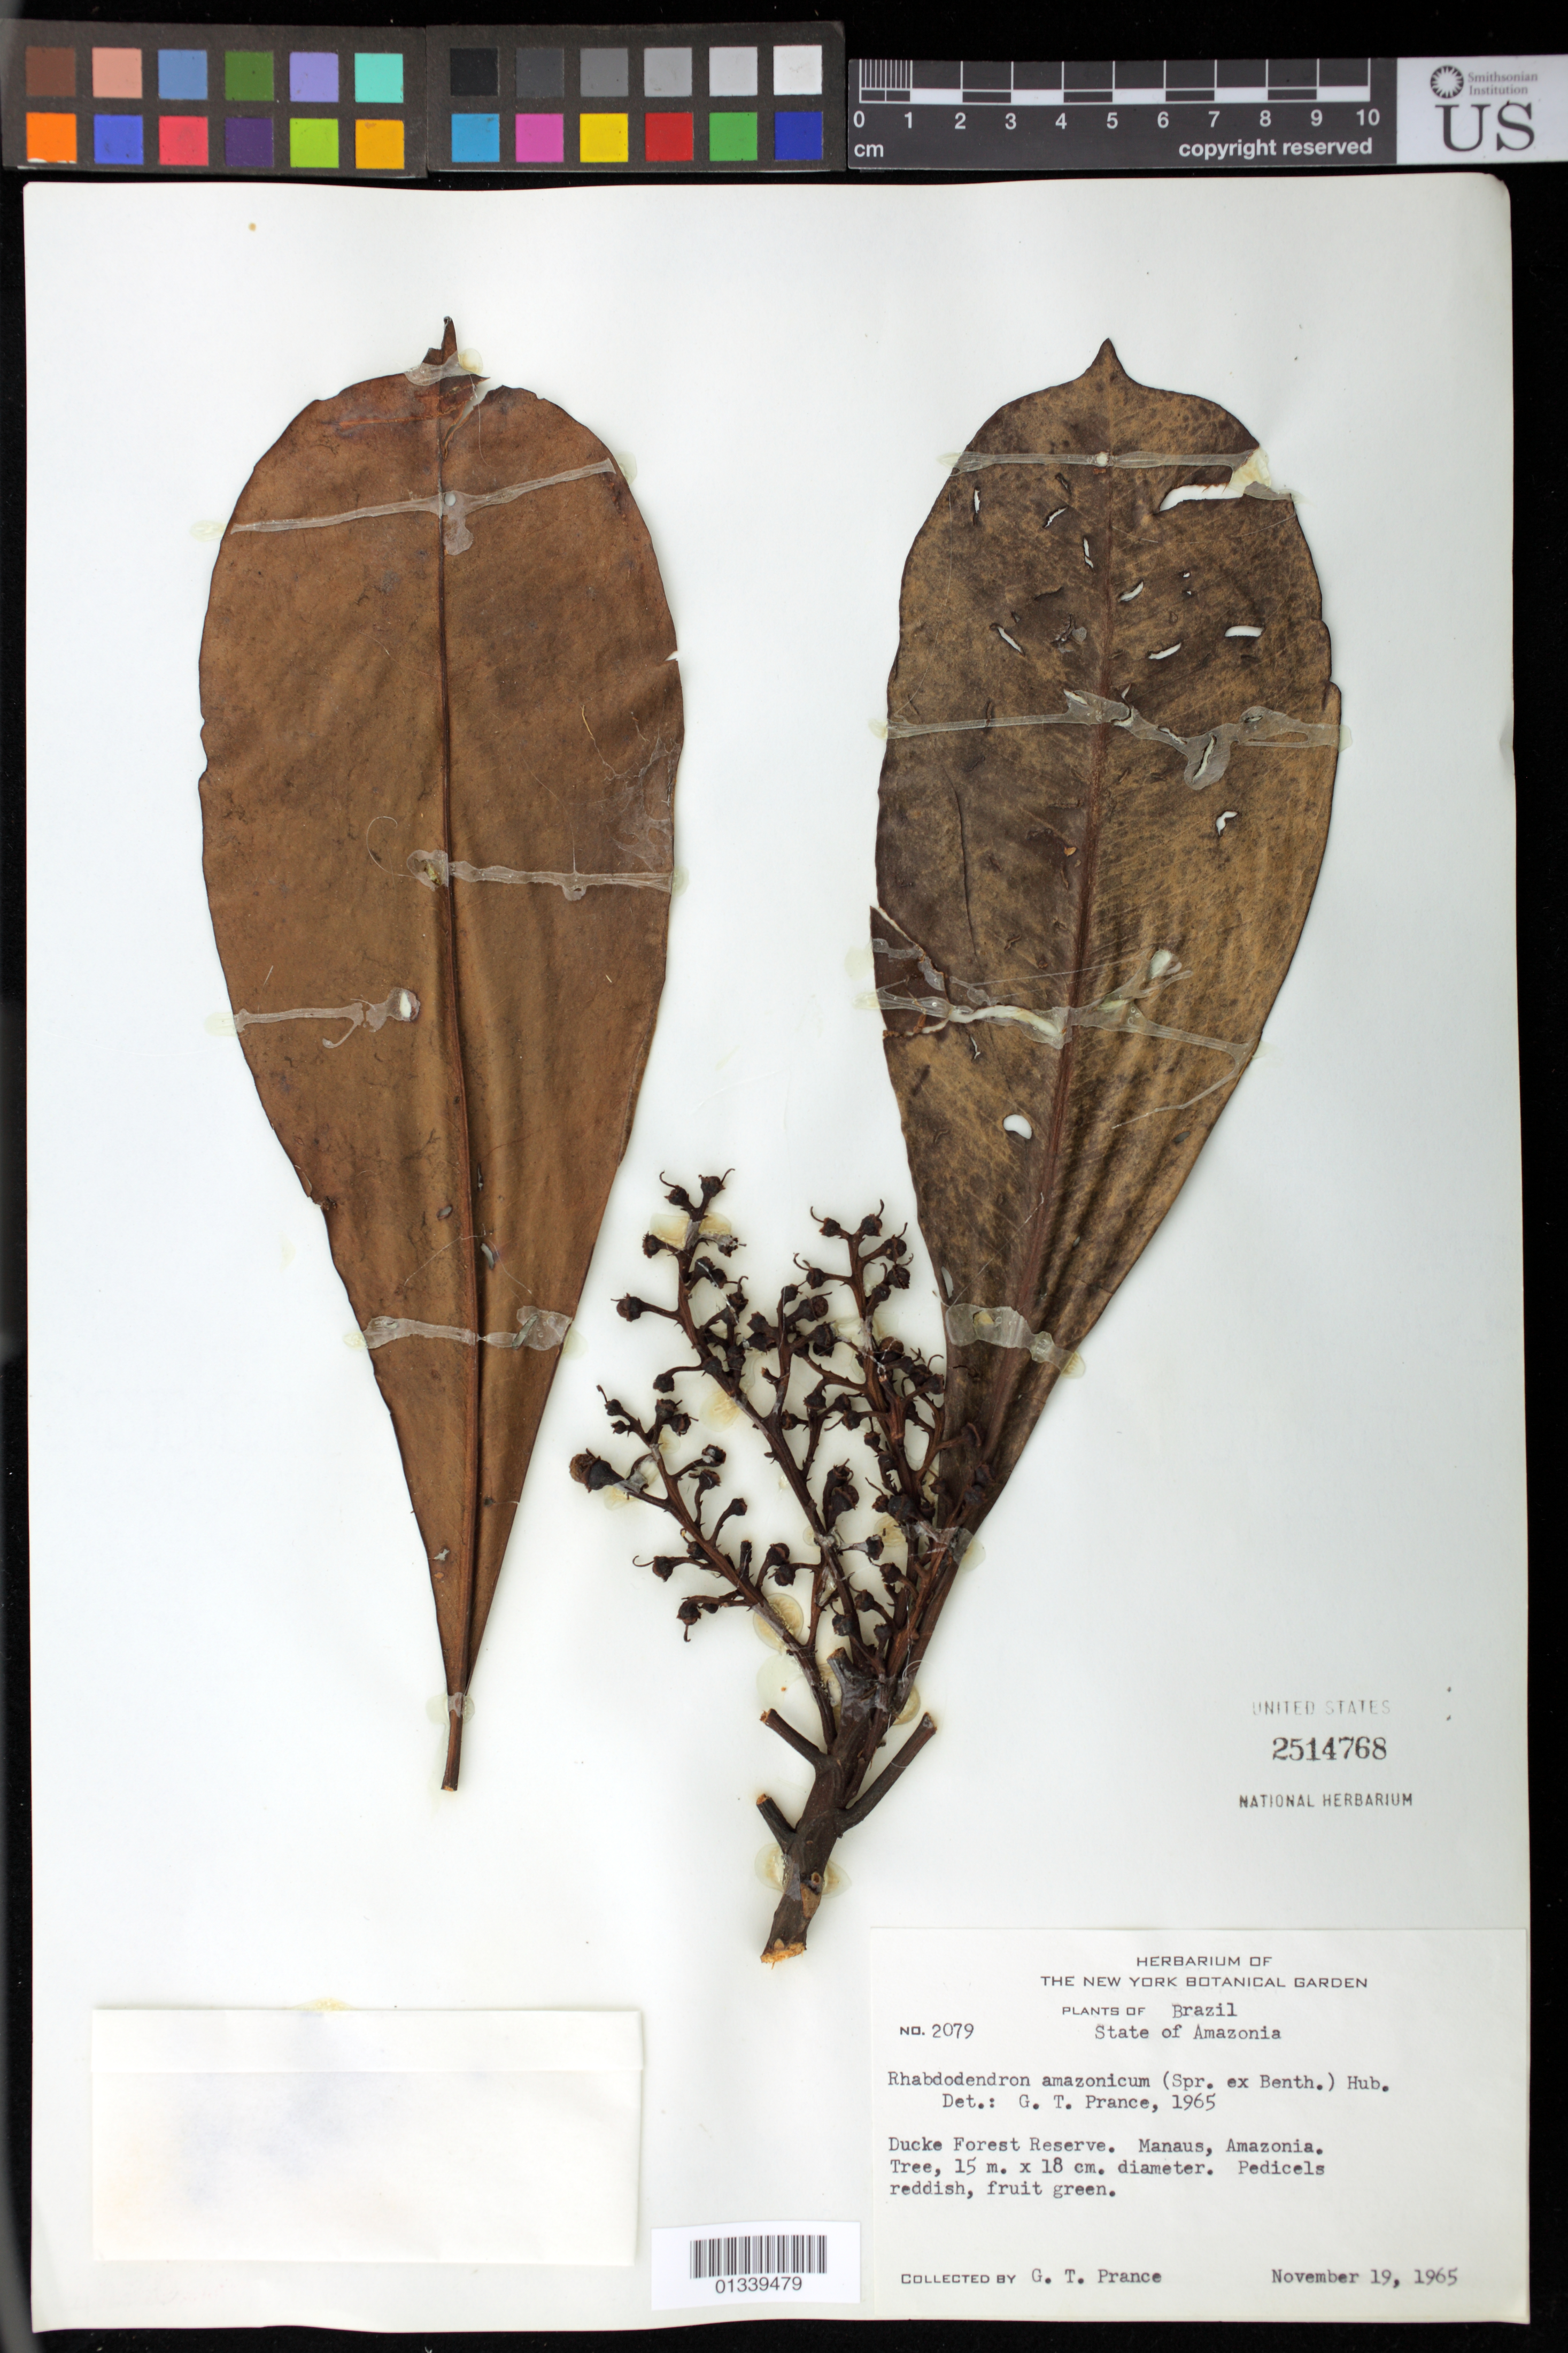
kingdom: Plantae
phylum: Tracheophyta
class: Magnoliopsida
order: Caryophyllales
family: Rhabdodendraceae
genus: Rhabdodendron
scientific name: Rhabdodendron amazonicum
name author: (Spruce ex Benth.) Huber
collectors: G. T. Prance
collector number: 2079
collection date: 1965-11-19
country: Brazil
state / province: Amazonas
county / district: Manaus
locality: Ducke Forest Reserve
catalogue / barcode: US 2514768